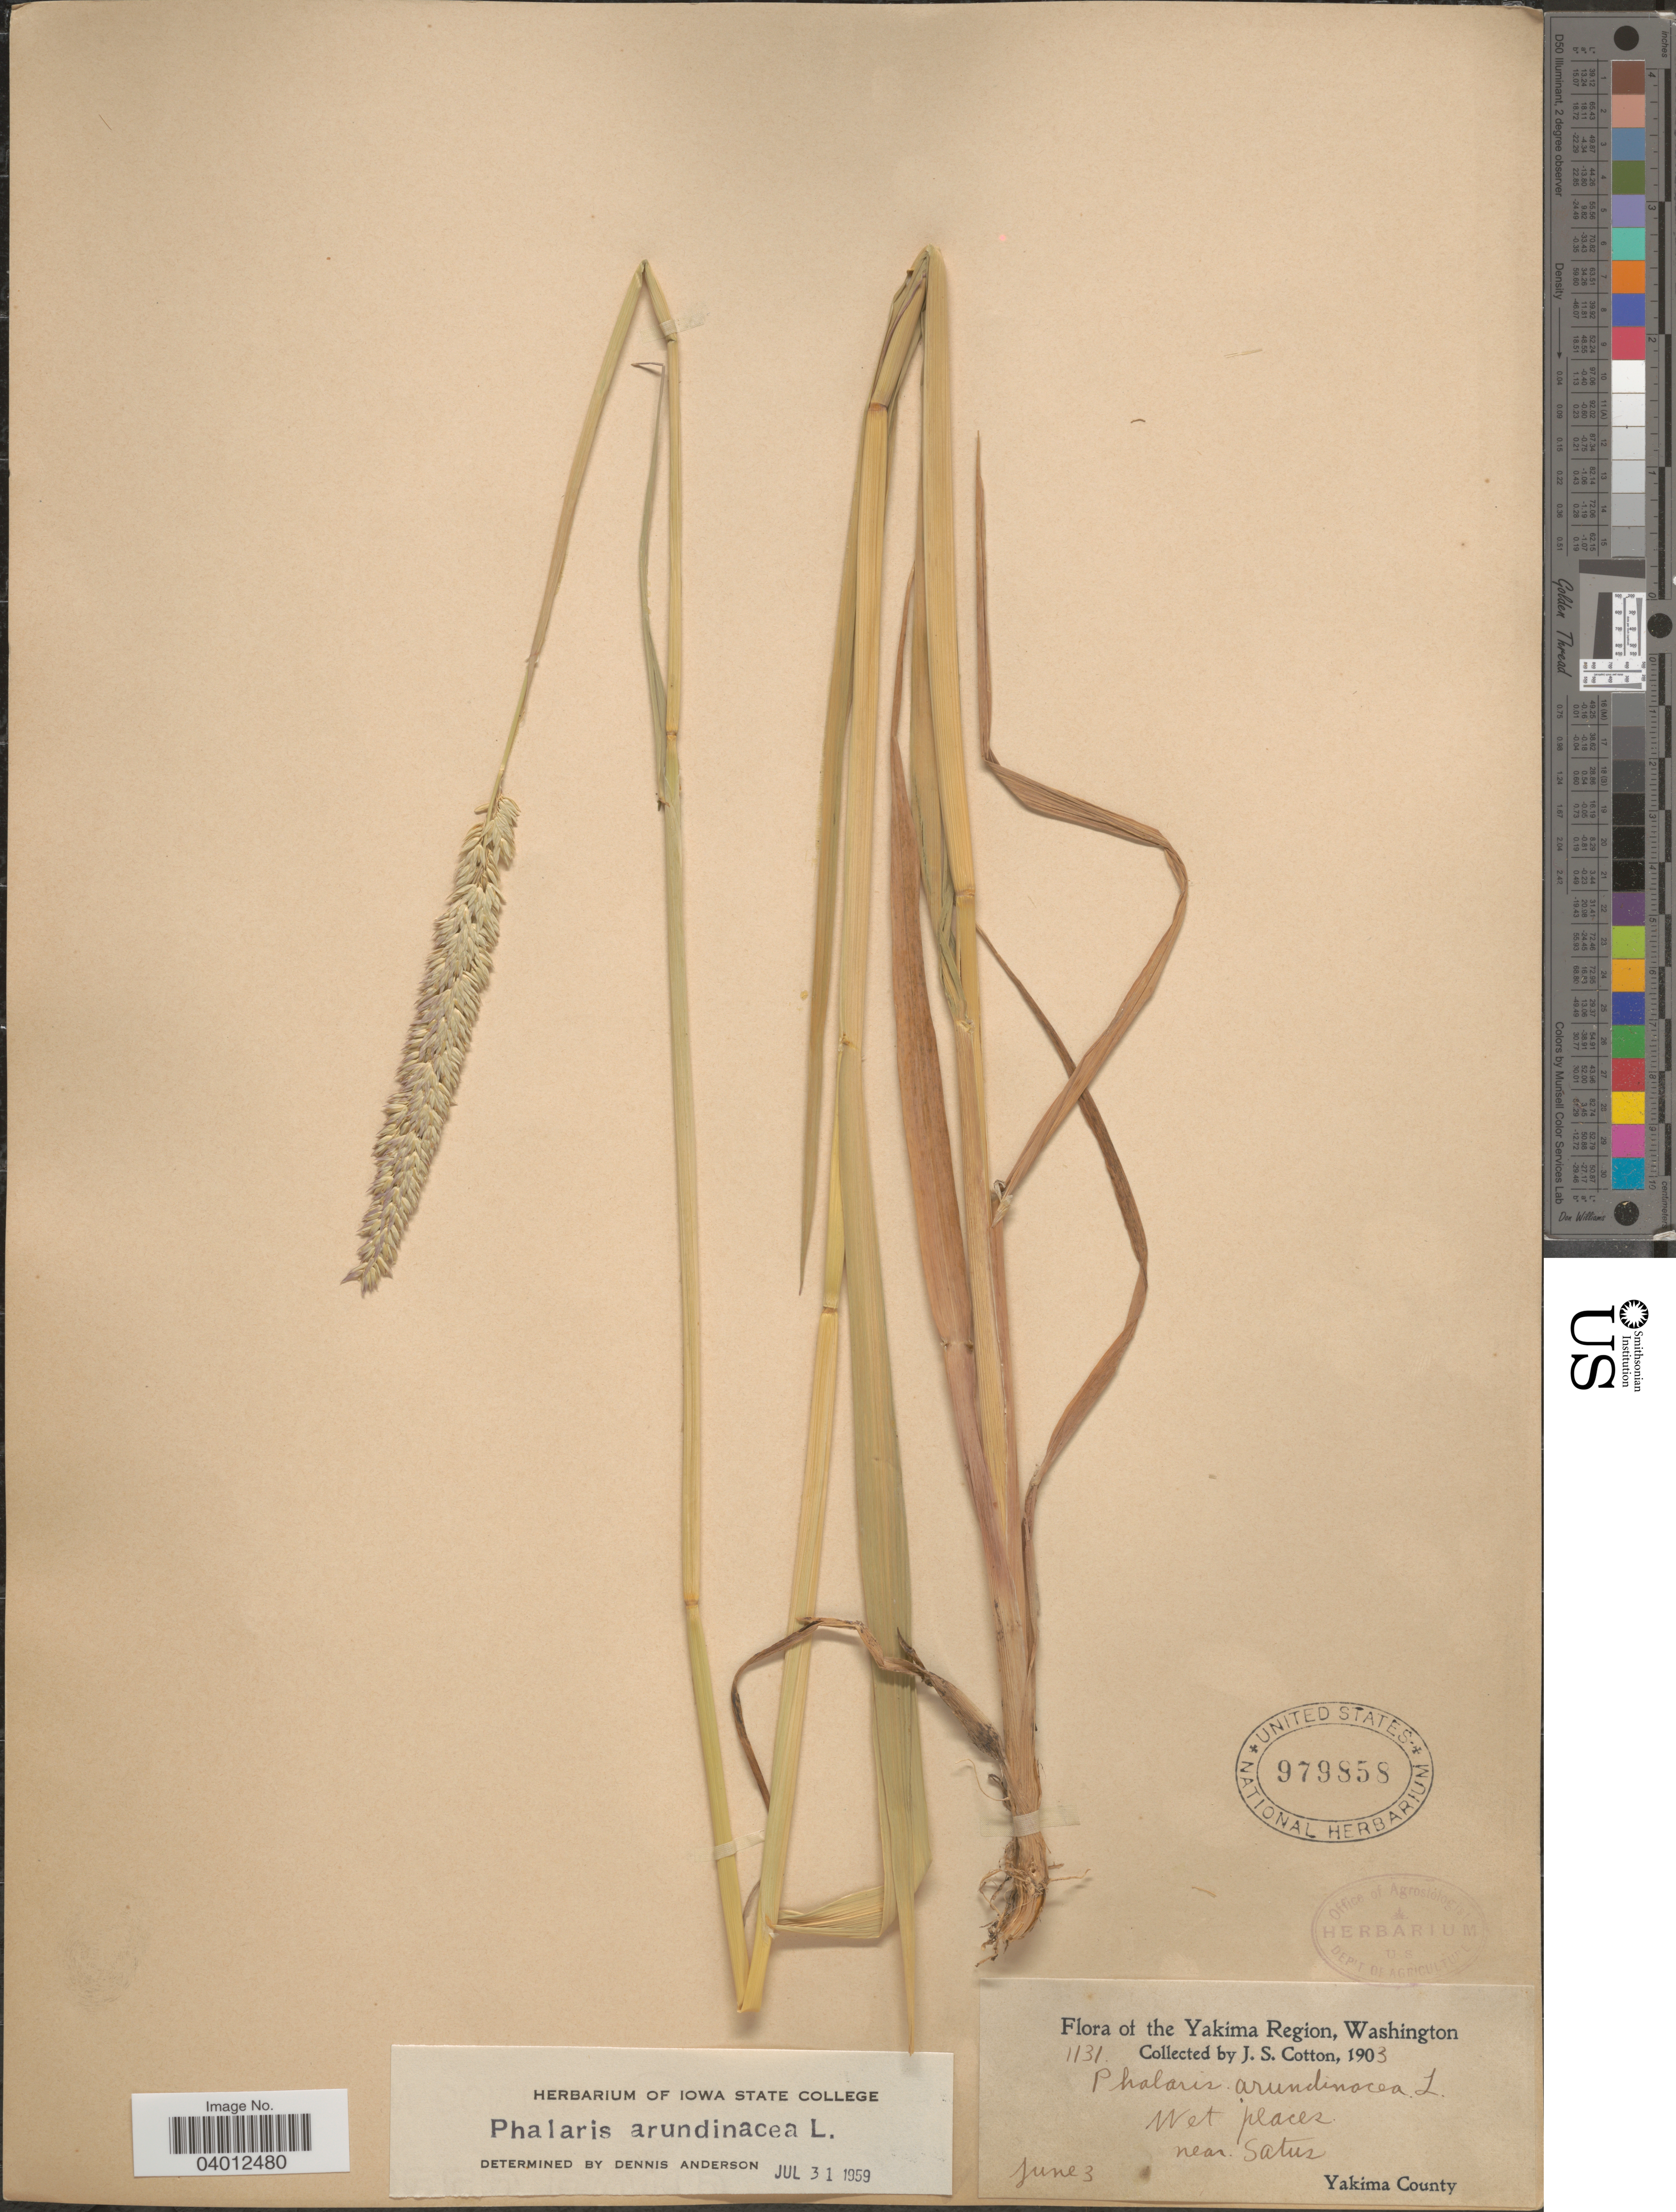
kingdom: Plantae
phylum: Tracheophyta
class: Liliopsida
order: Poales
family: Poaceae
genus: Phalaris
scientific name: Phalaris arundinacea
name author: L.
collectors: J. S. Cotton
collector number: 1131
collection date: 1903-06-03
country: United States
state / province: Washington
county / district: Yakima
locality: The Yakima Region. Near Satus. Yakima County.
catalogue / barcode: US 979858